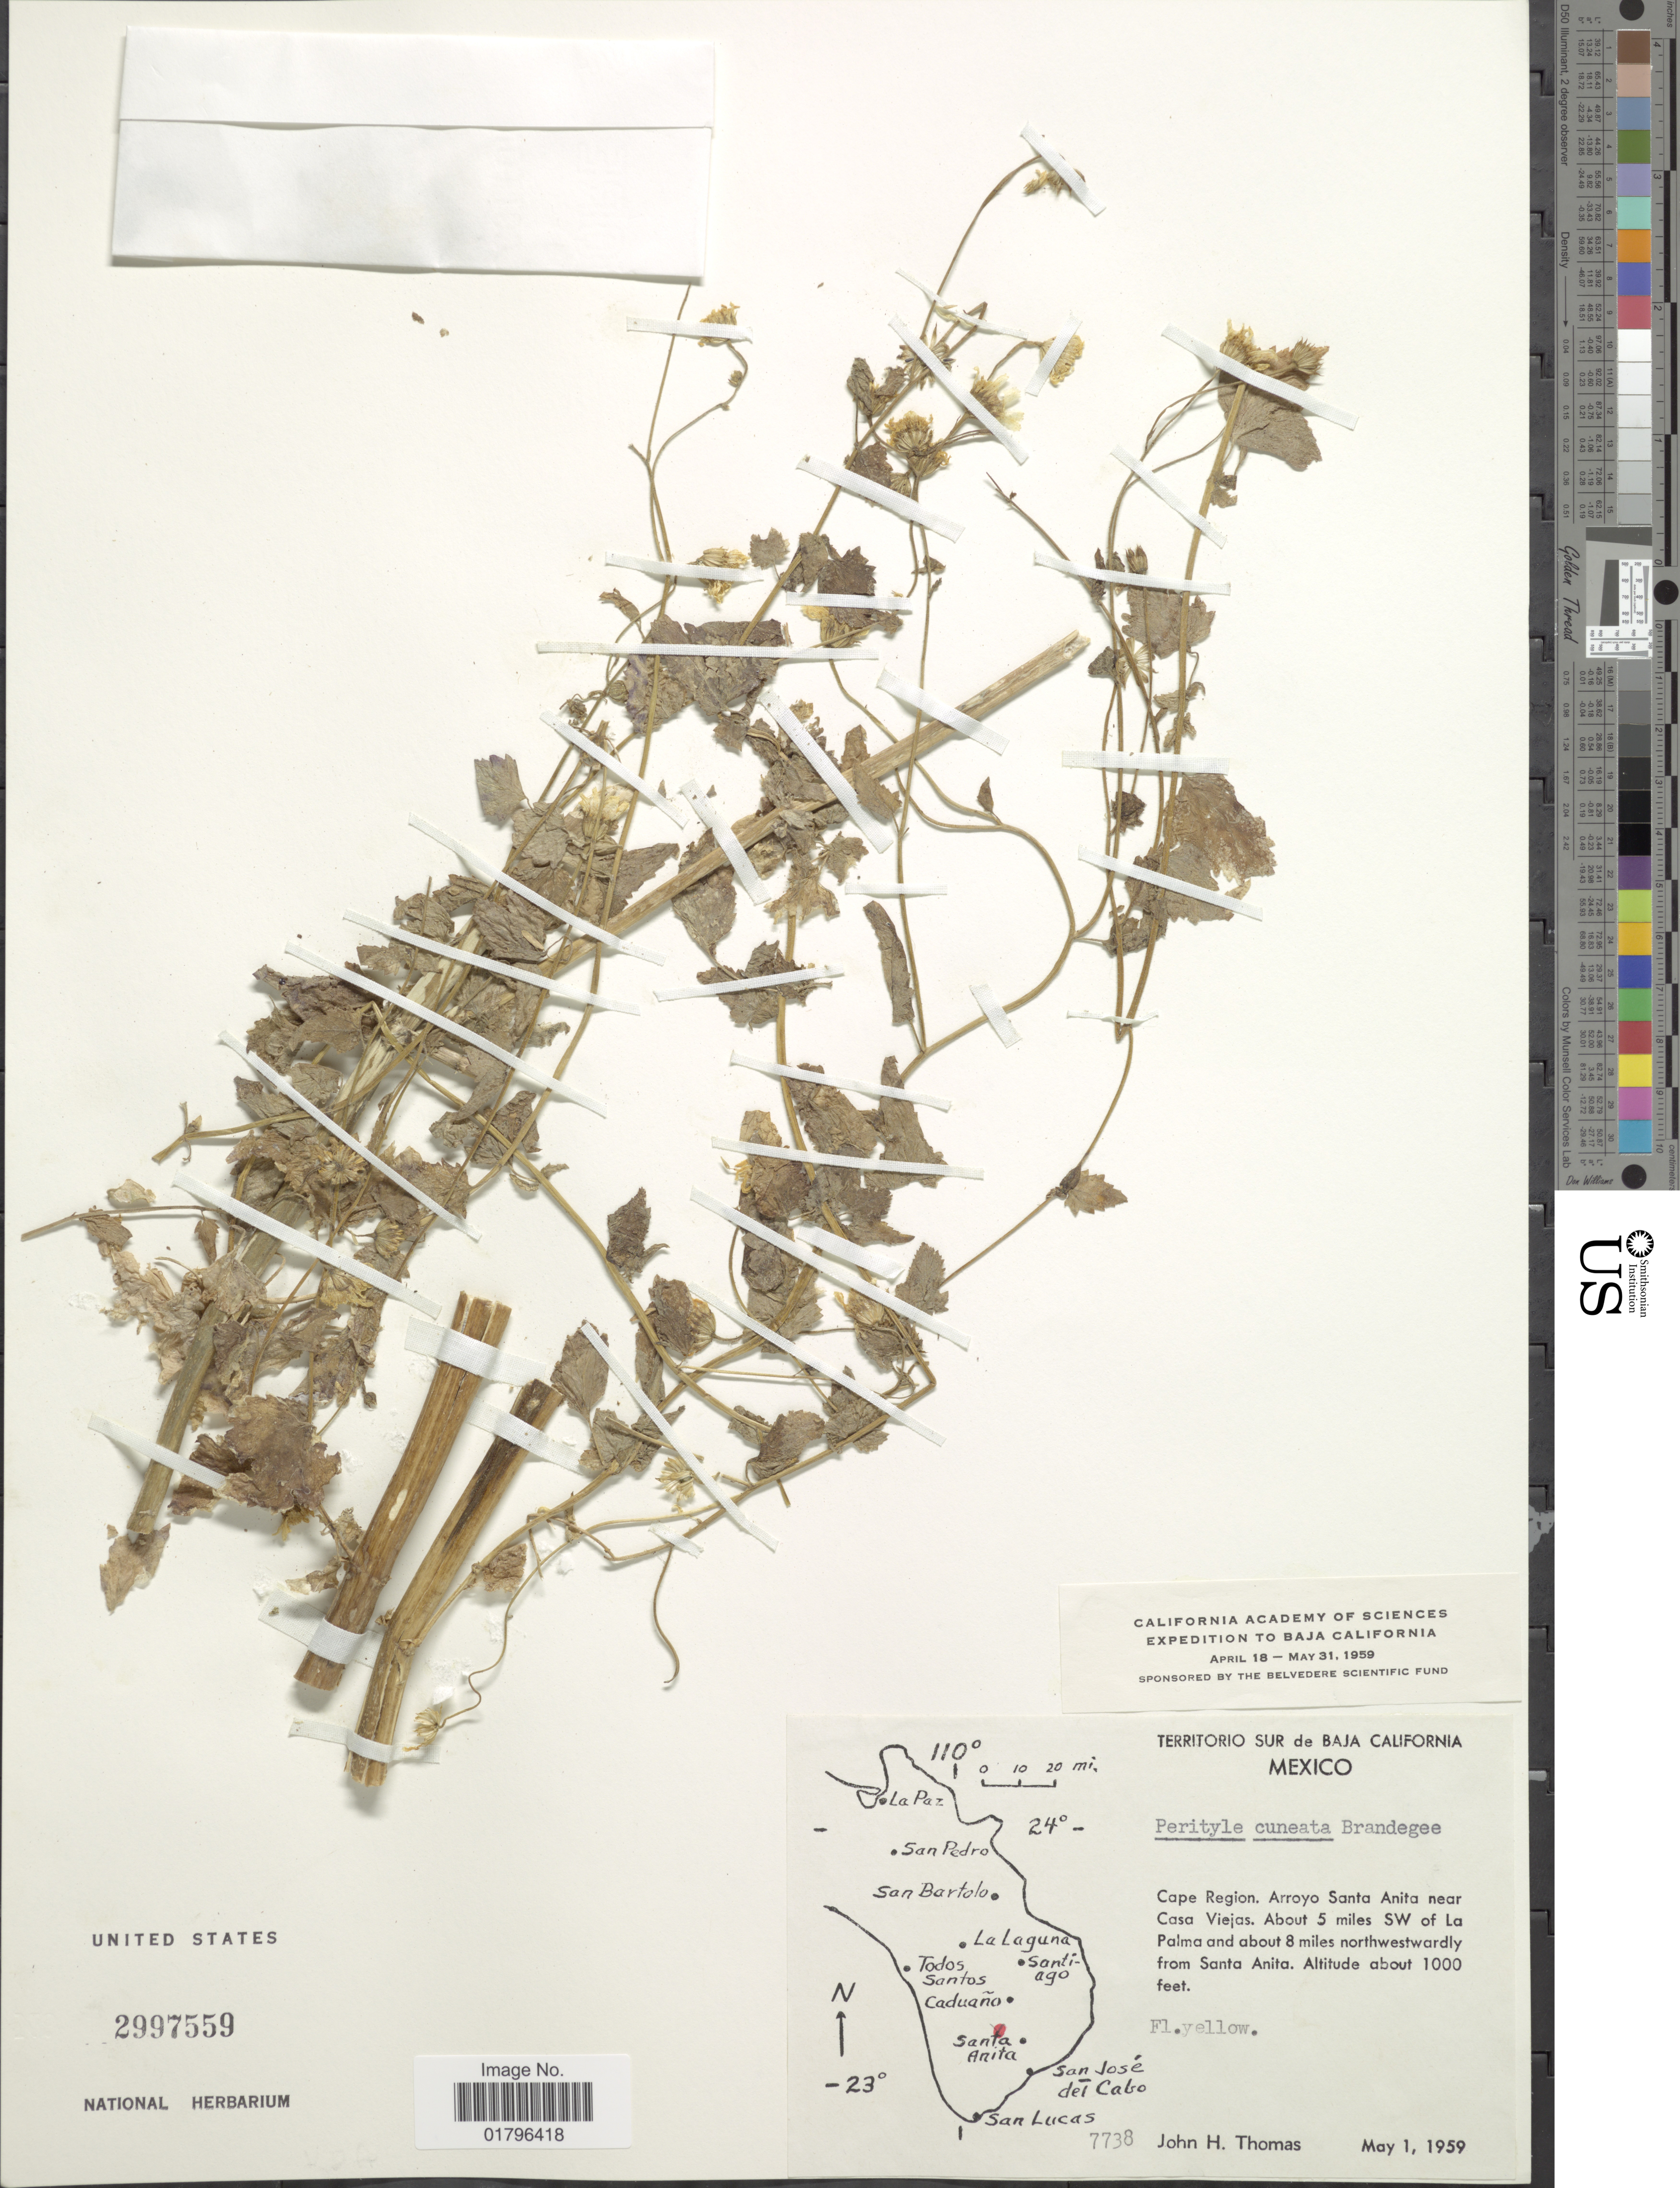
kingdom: Plantae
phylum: Tracheophyta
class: Magnoliopsida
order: Asterales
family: Asteraceae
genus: Perityle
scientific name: Perityle cuneata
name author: Brandegee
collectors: J. H. Thomas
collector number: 7738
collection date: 1959-05-01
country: Mexico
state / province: Baja California Sur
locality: Cape Region, Arroyo Santa Anita near Casa Viejas, about 5 miles SW of La Palma and about 8 miles northwestwardly from Santa Anita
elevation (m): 305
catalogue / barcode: US 2997559